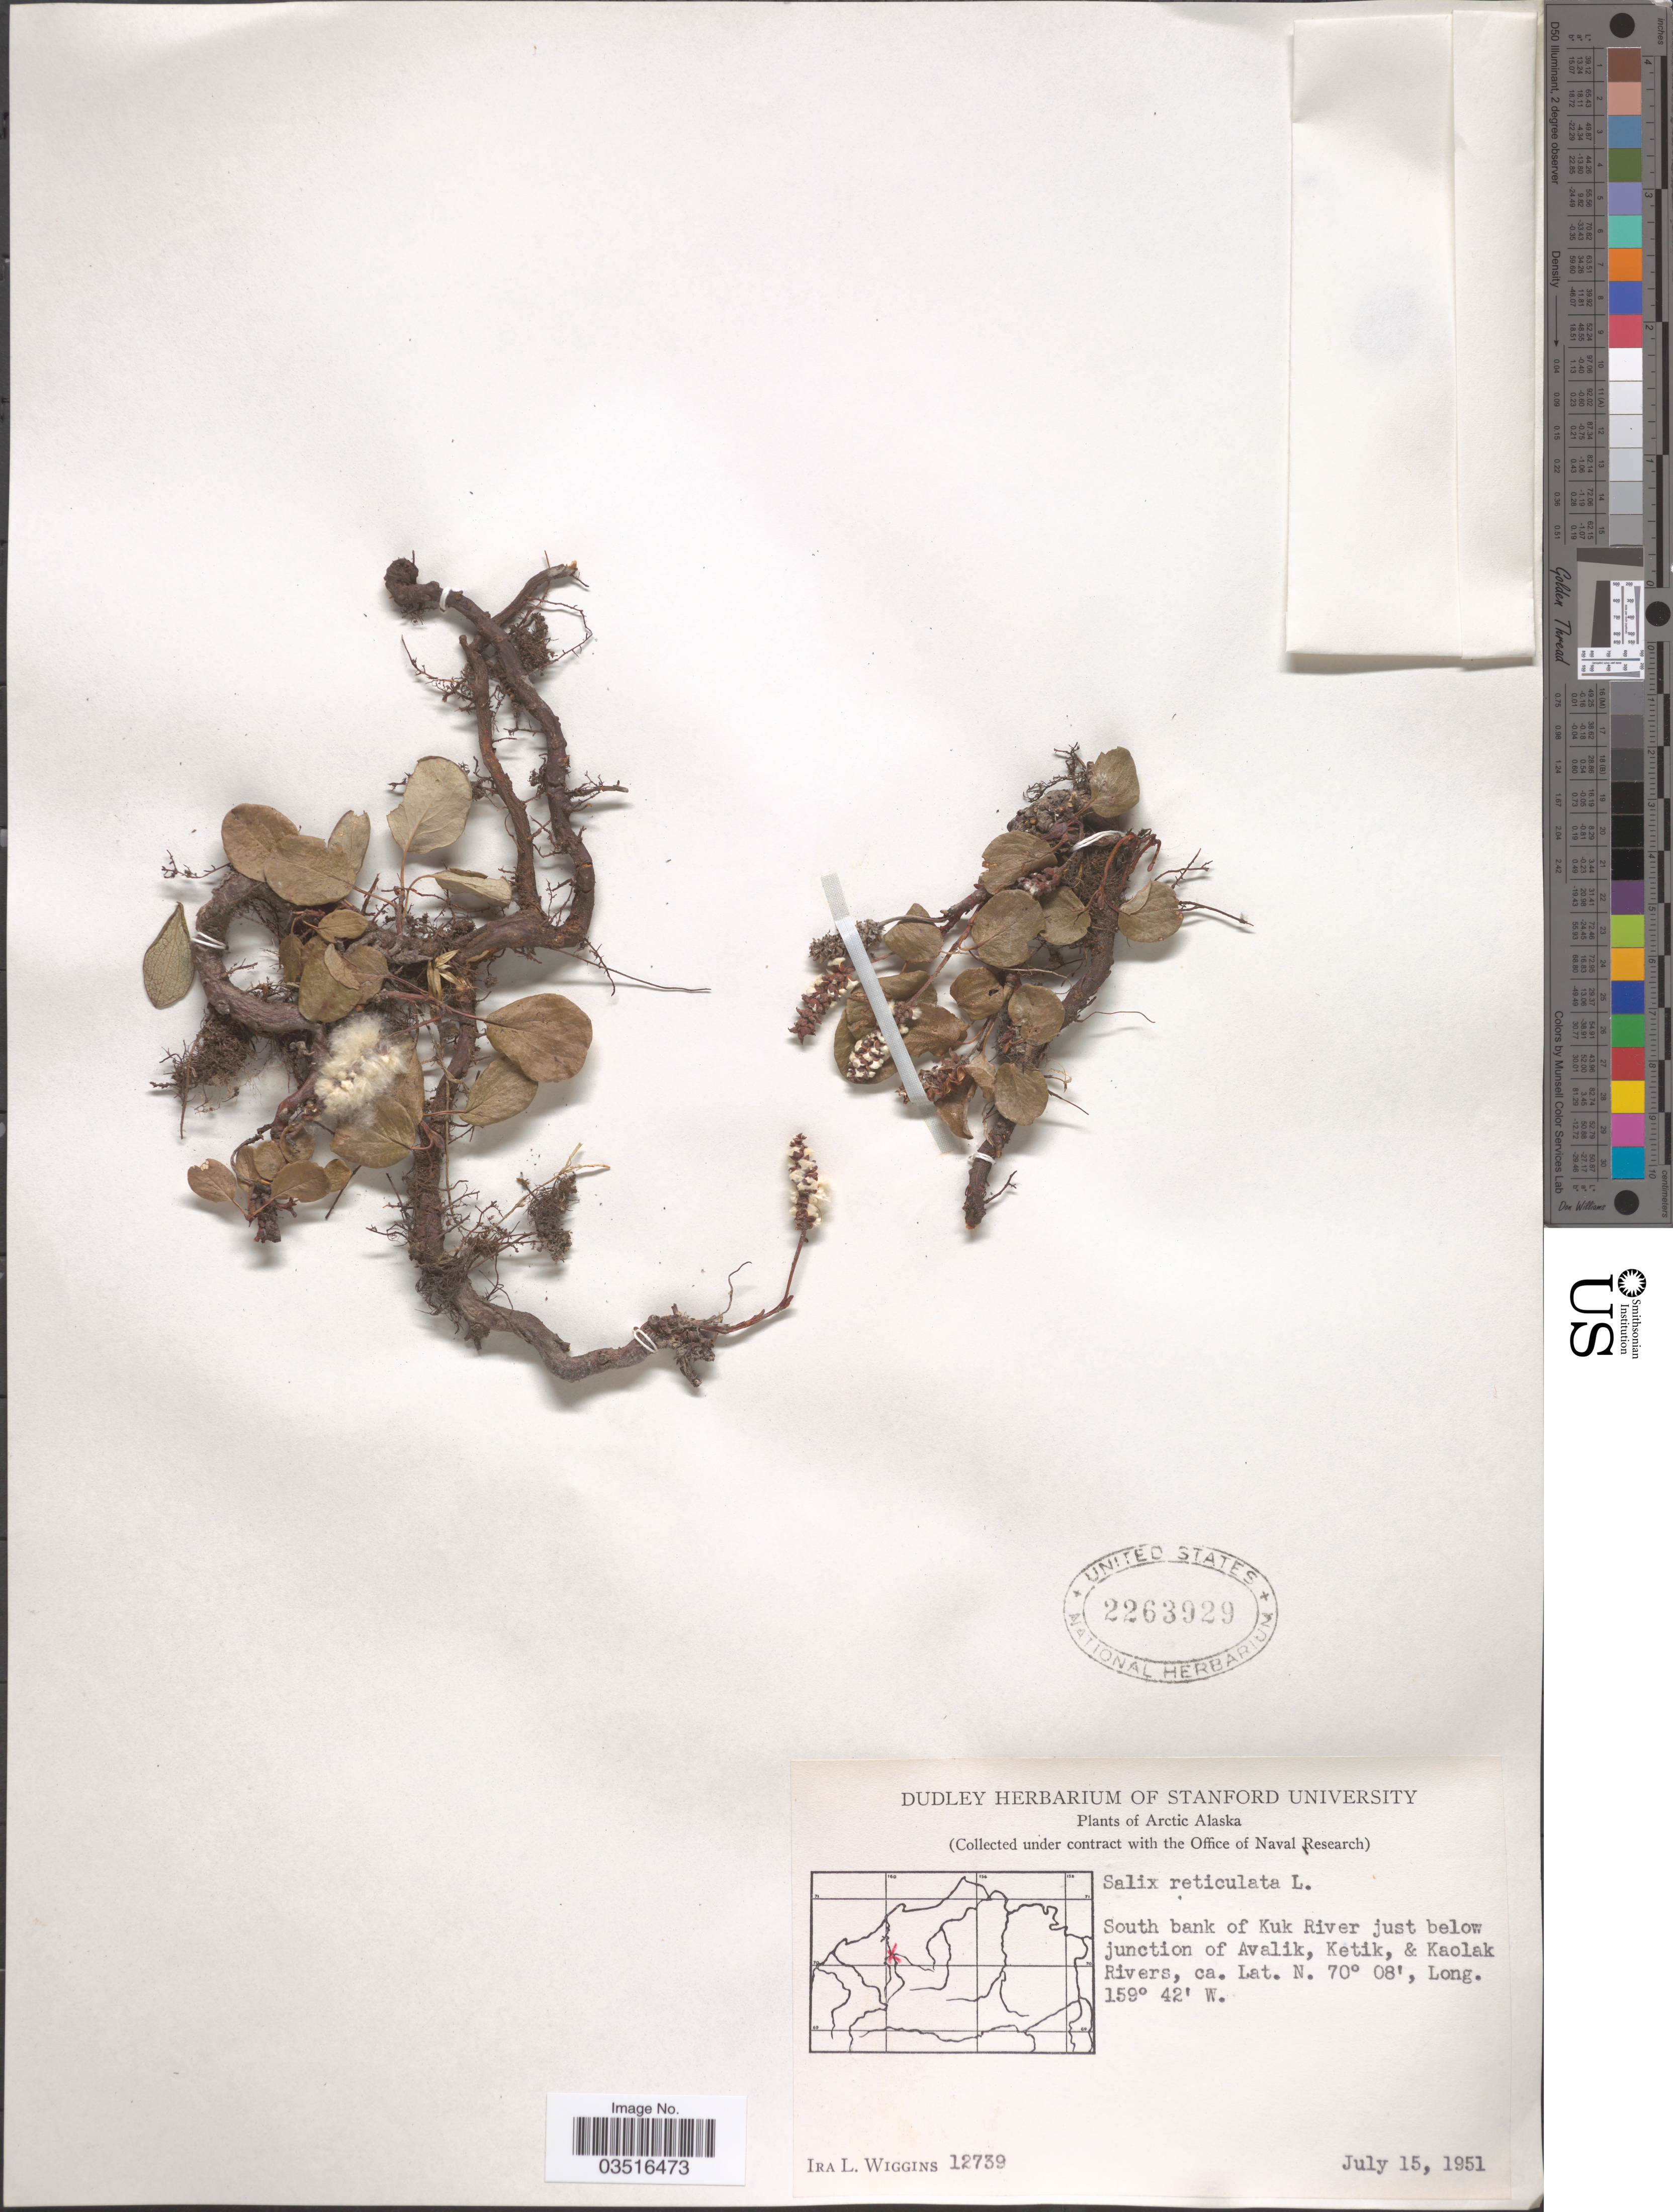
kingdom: Plantae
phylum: Tracheophyta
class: Magnoliopsida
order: Malpighiales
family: Salicaceae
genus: Salix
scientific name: Salix reticulata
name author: L.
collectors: G. H. Ward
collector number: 12739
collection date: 1951-07-15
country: United States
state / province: Alaska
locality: Arctic Alaska. South bank of Kuk River just below junction of Avalik, Ketik, & Kaolak Rivers.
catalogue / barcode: US 2263929